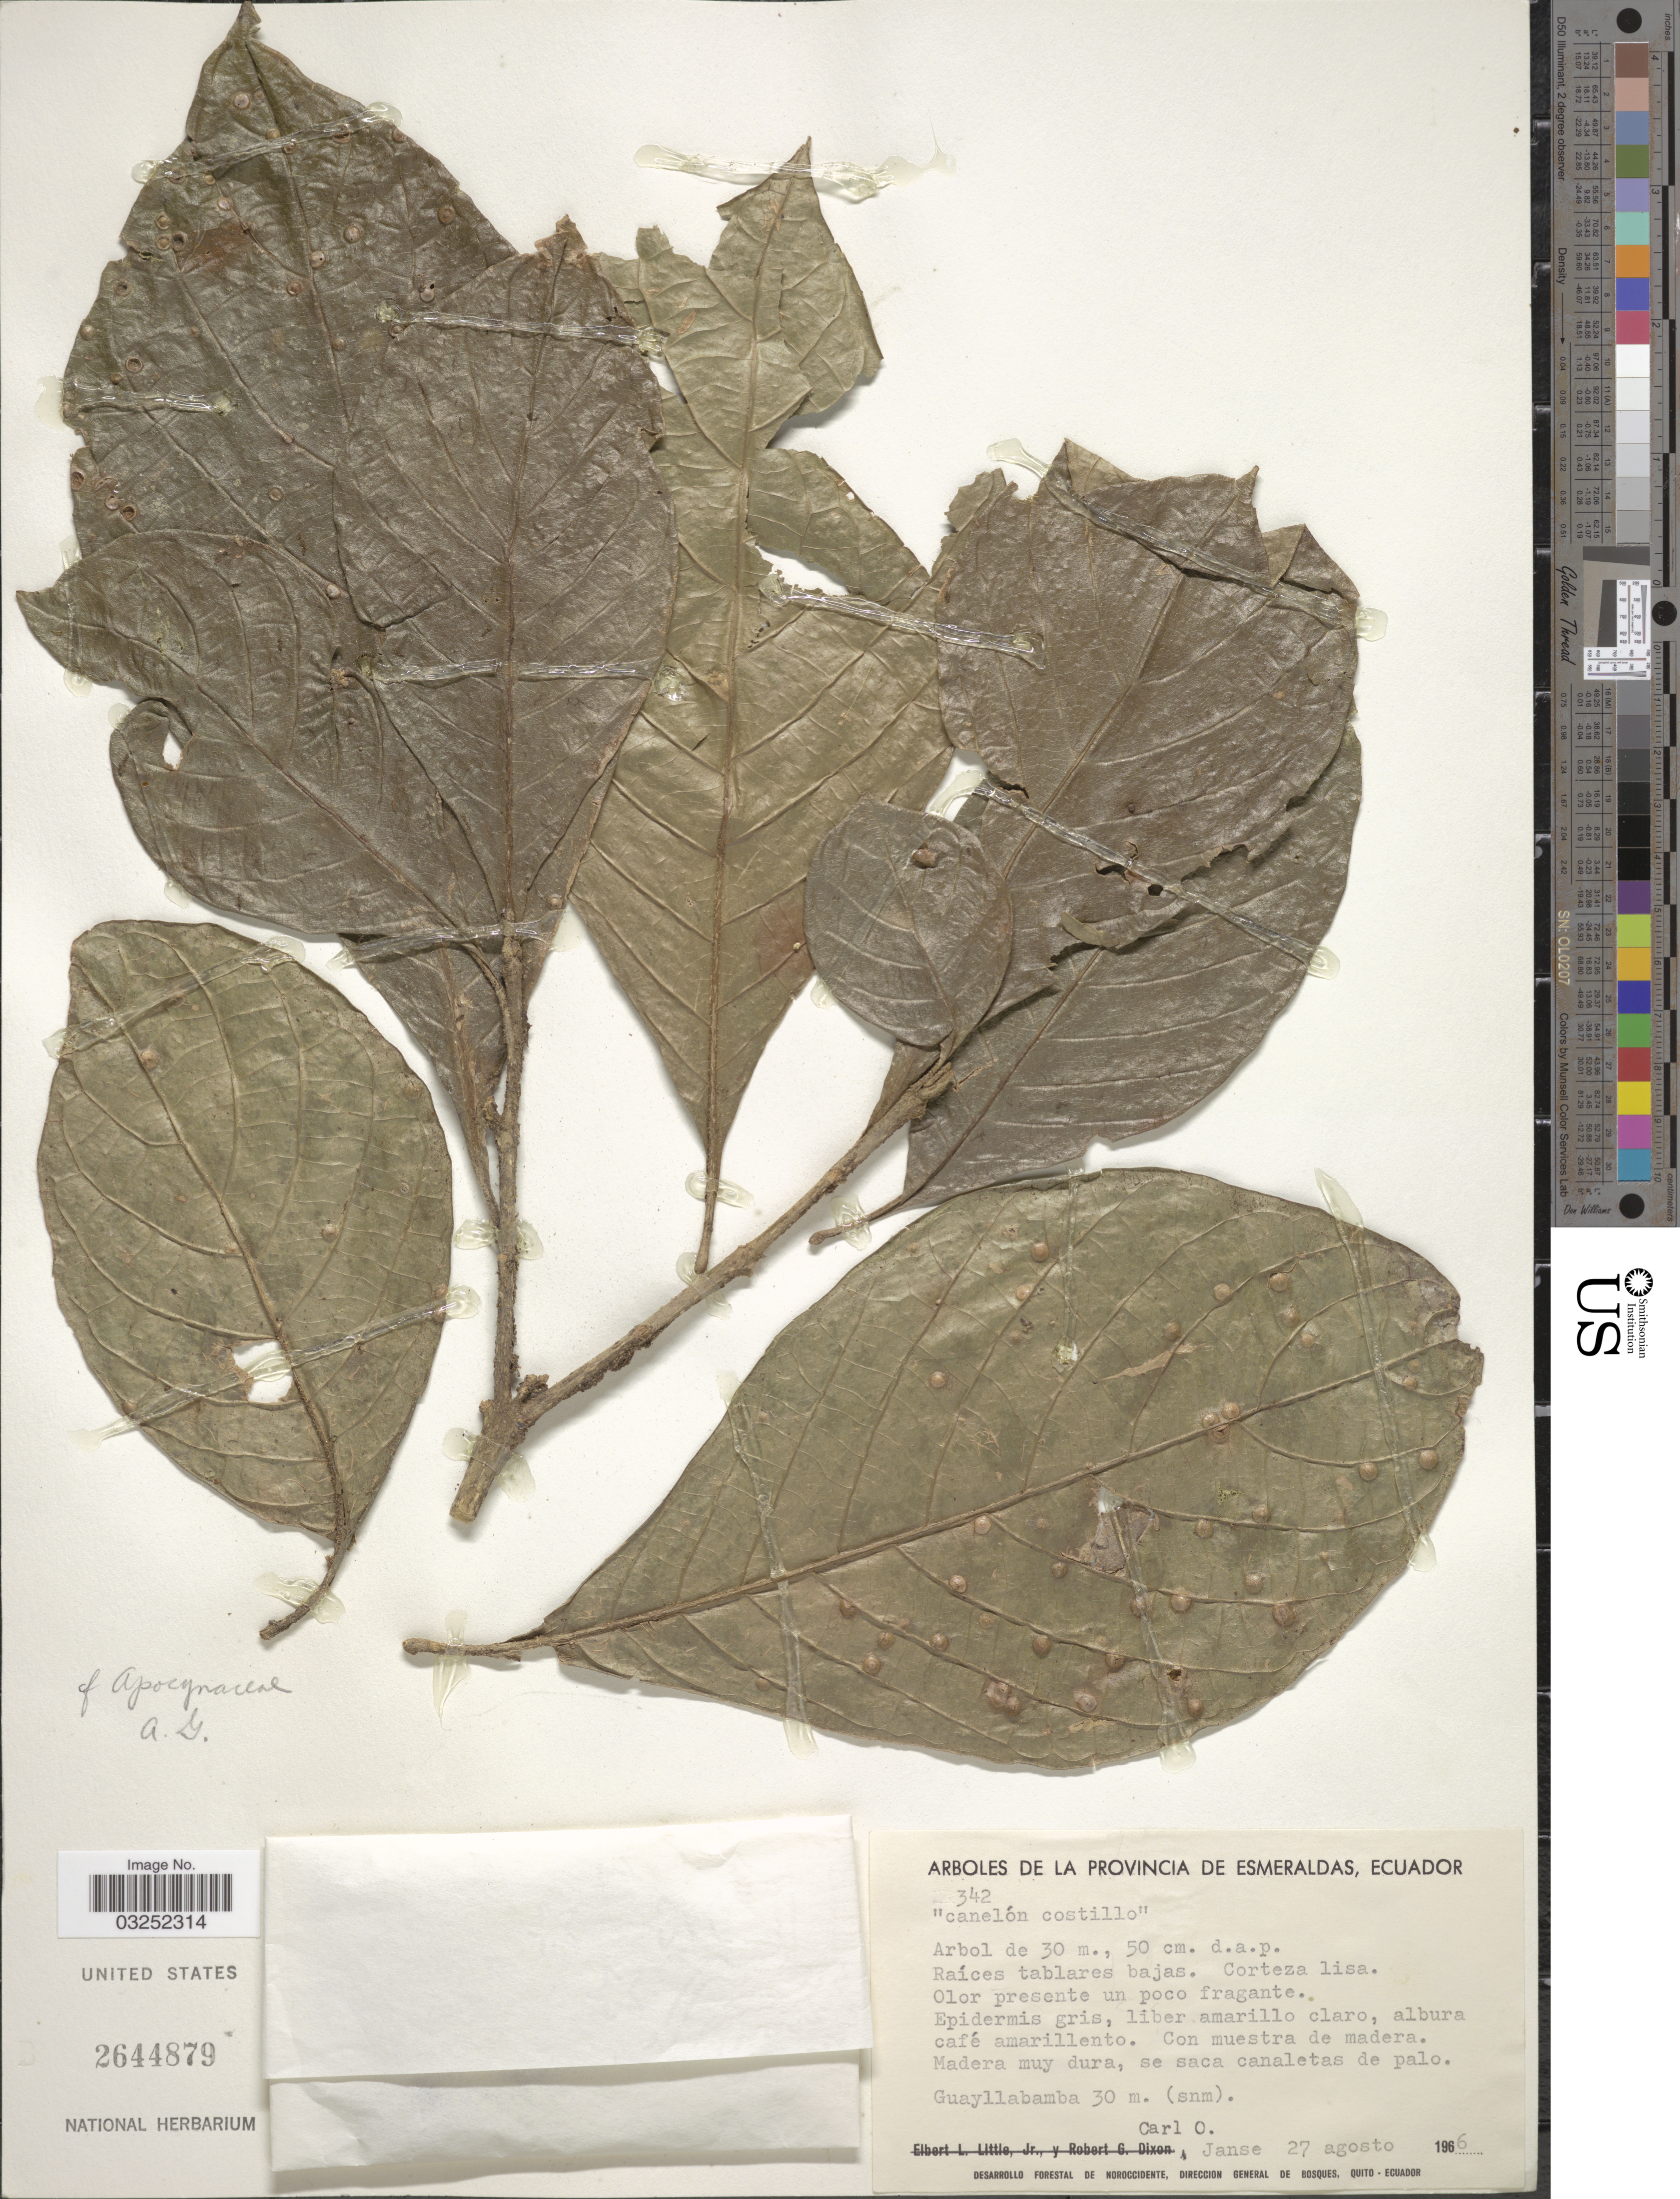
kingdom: Plantae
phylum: Tracheophyta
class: Magnoliopsida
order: Gentianales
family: Apocynaceae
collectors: C. Janse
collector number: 342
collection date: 1966-08-27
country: Ecuador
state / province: Esmeraldas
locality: Guayllabamba.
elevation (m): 30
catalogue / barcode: US 2644879